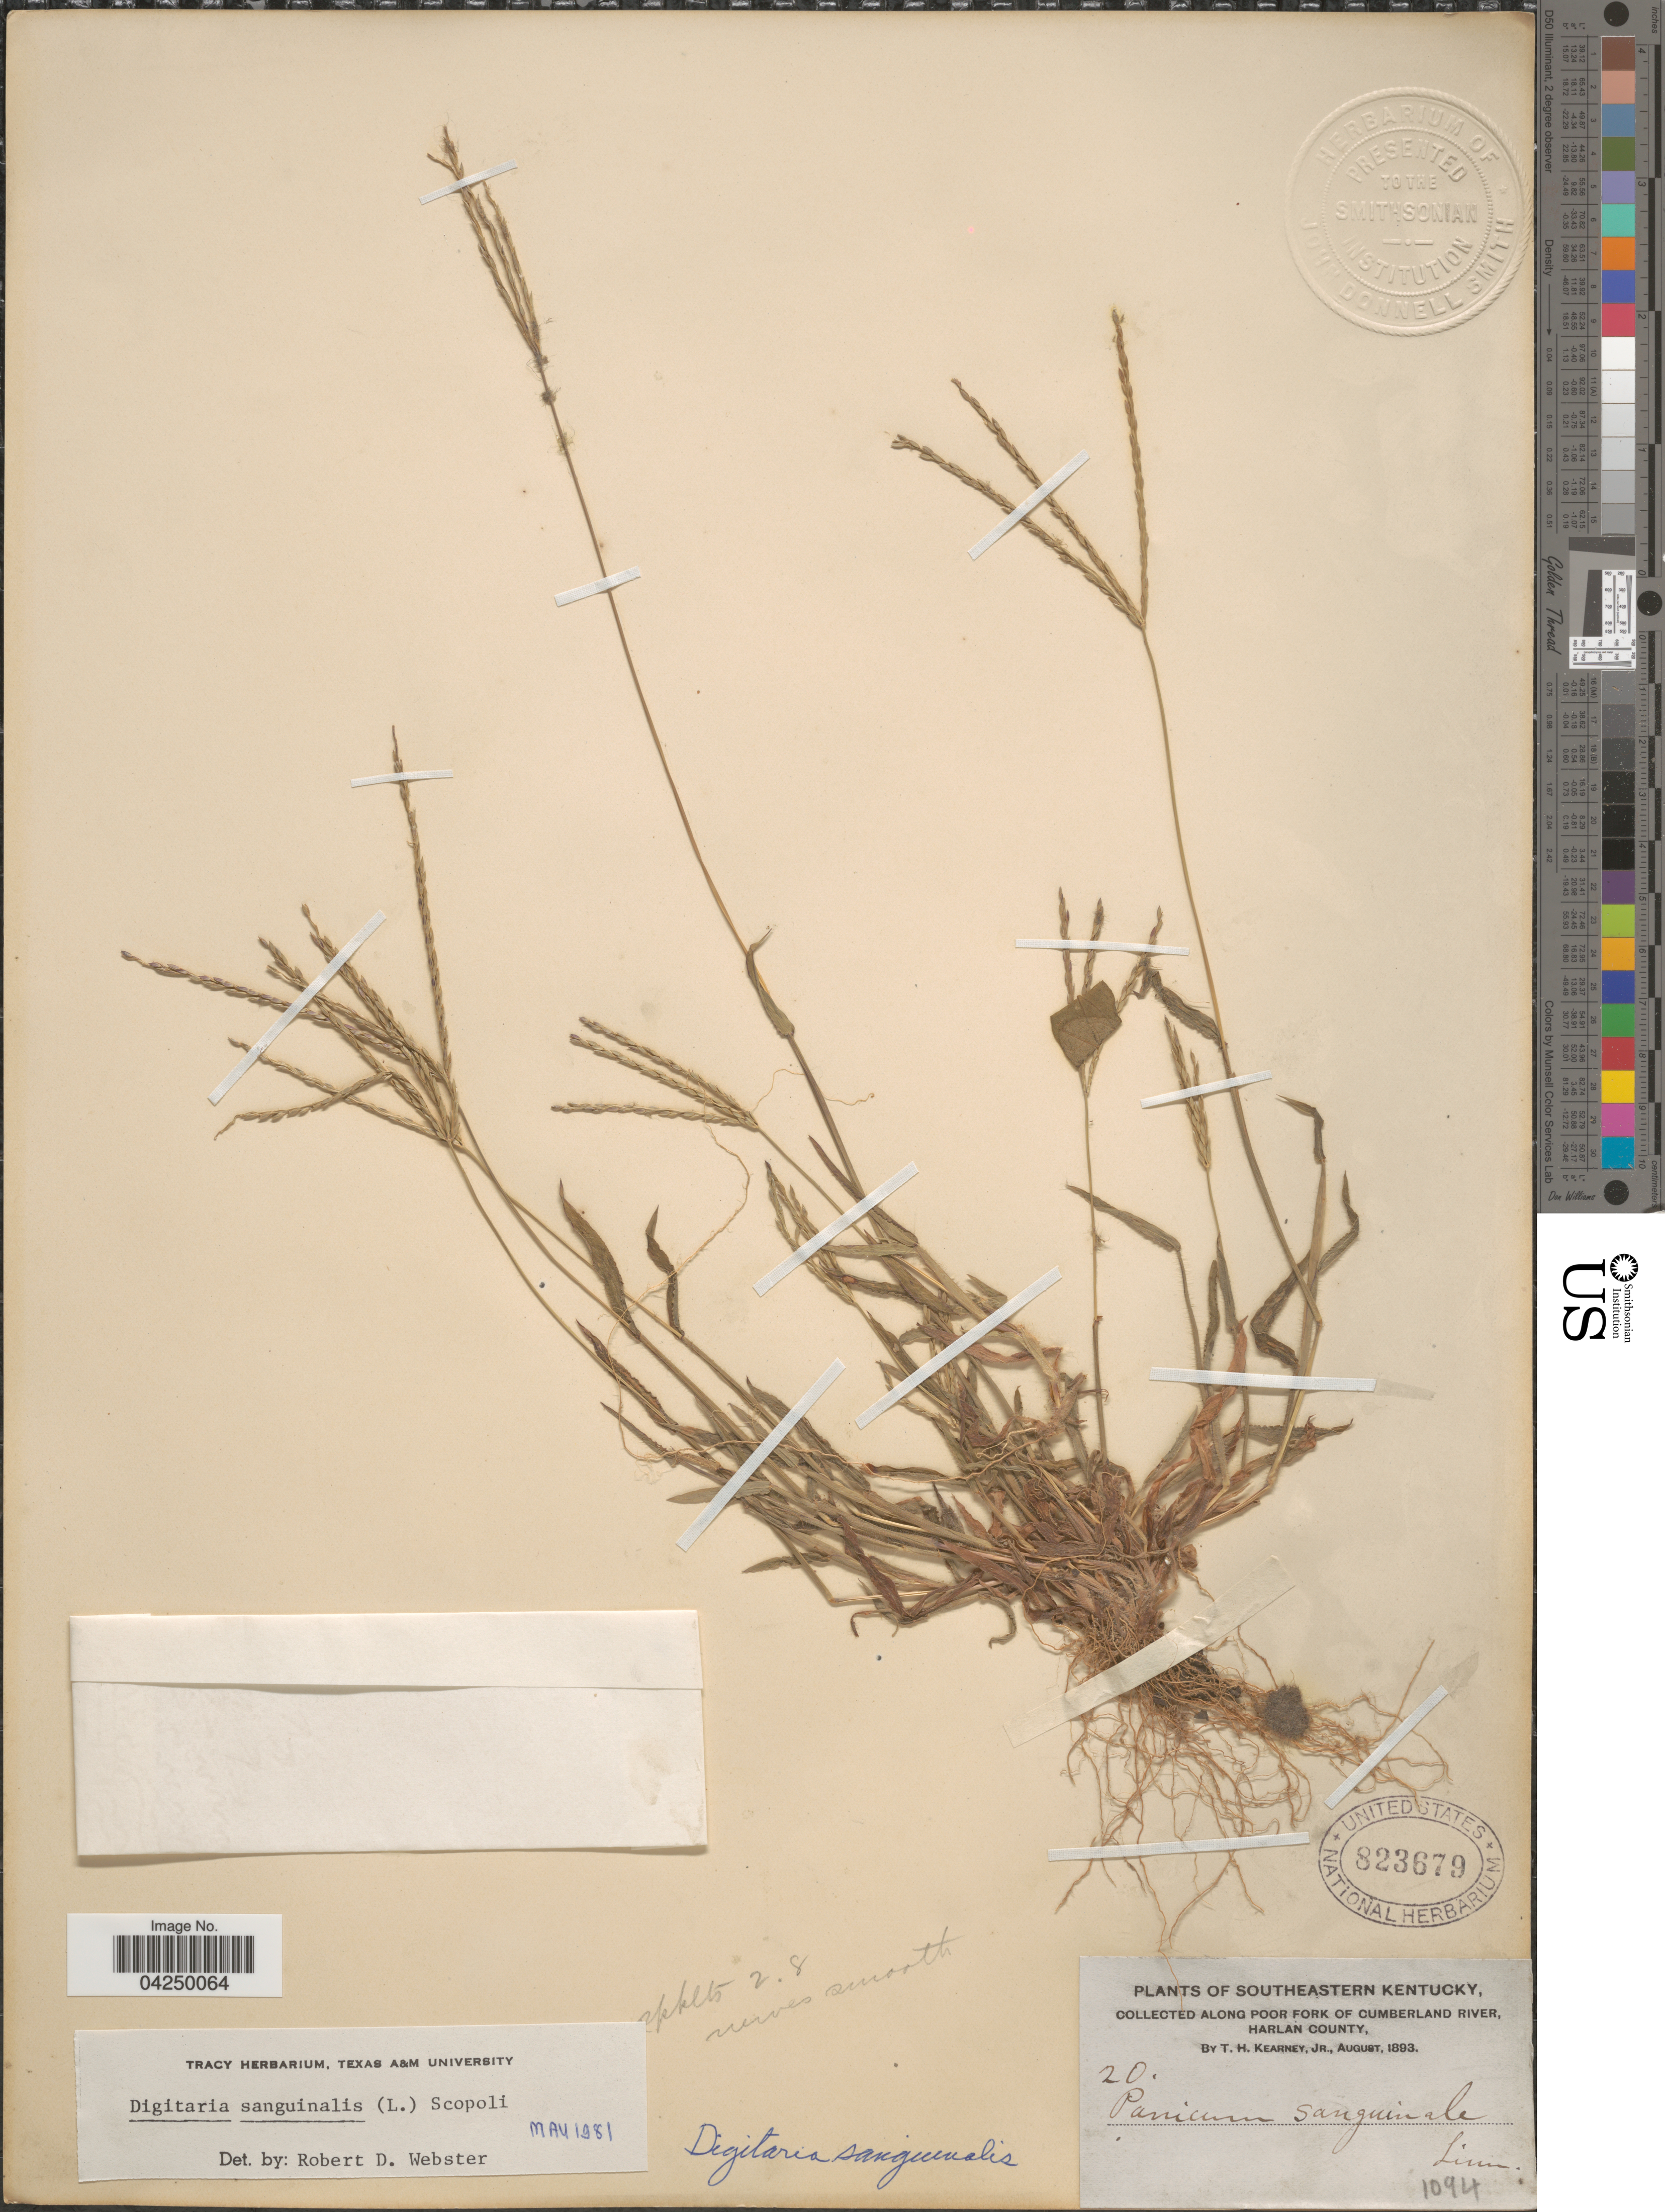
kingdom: Plantae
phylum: Tracheophyta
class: Liliopsida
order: Poales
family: Poaceae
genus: Digitaria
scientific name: Digitaria sanguinalis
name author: (L.) Scop.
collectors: T. H. Kearney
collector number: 20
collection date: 1893-08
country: United States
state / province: Kentucky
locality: Southeastern Kentucky, Along Poor Fork of Cumberland River, Harlan County.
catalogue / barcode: US 823679